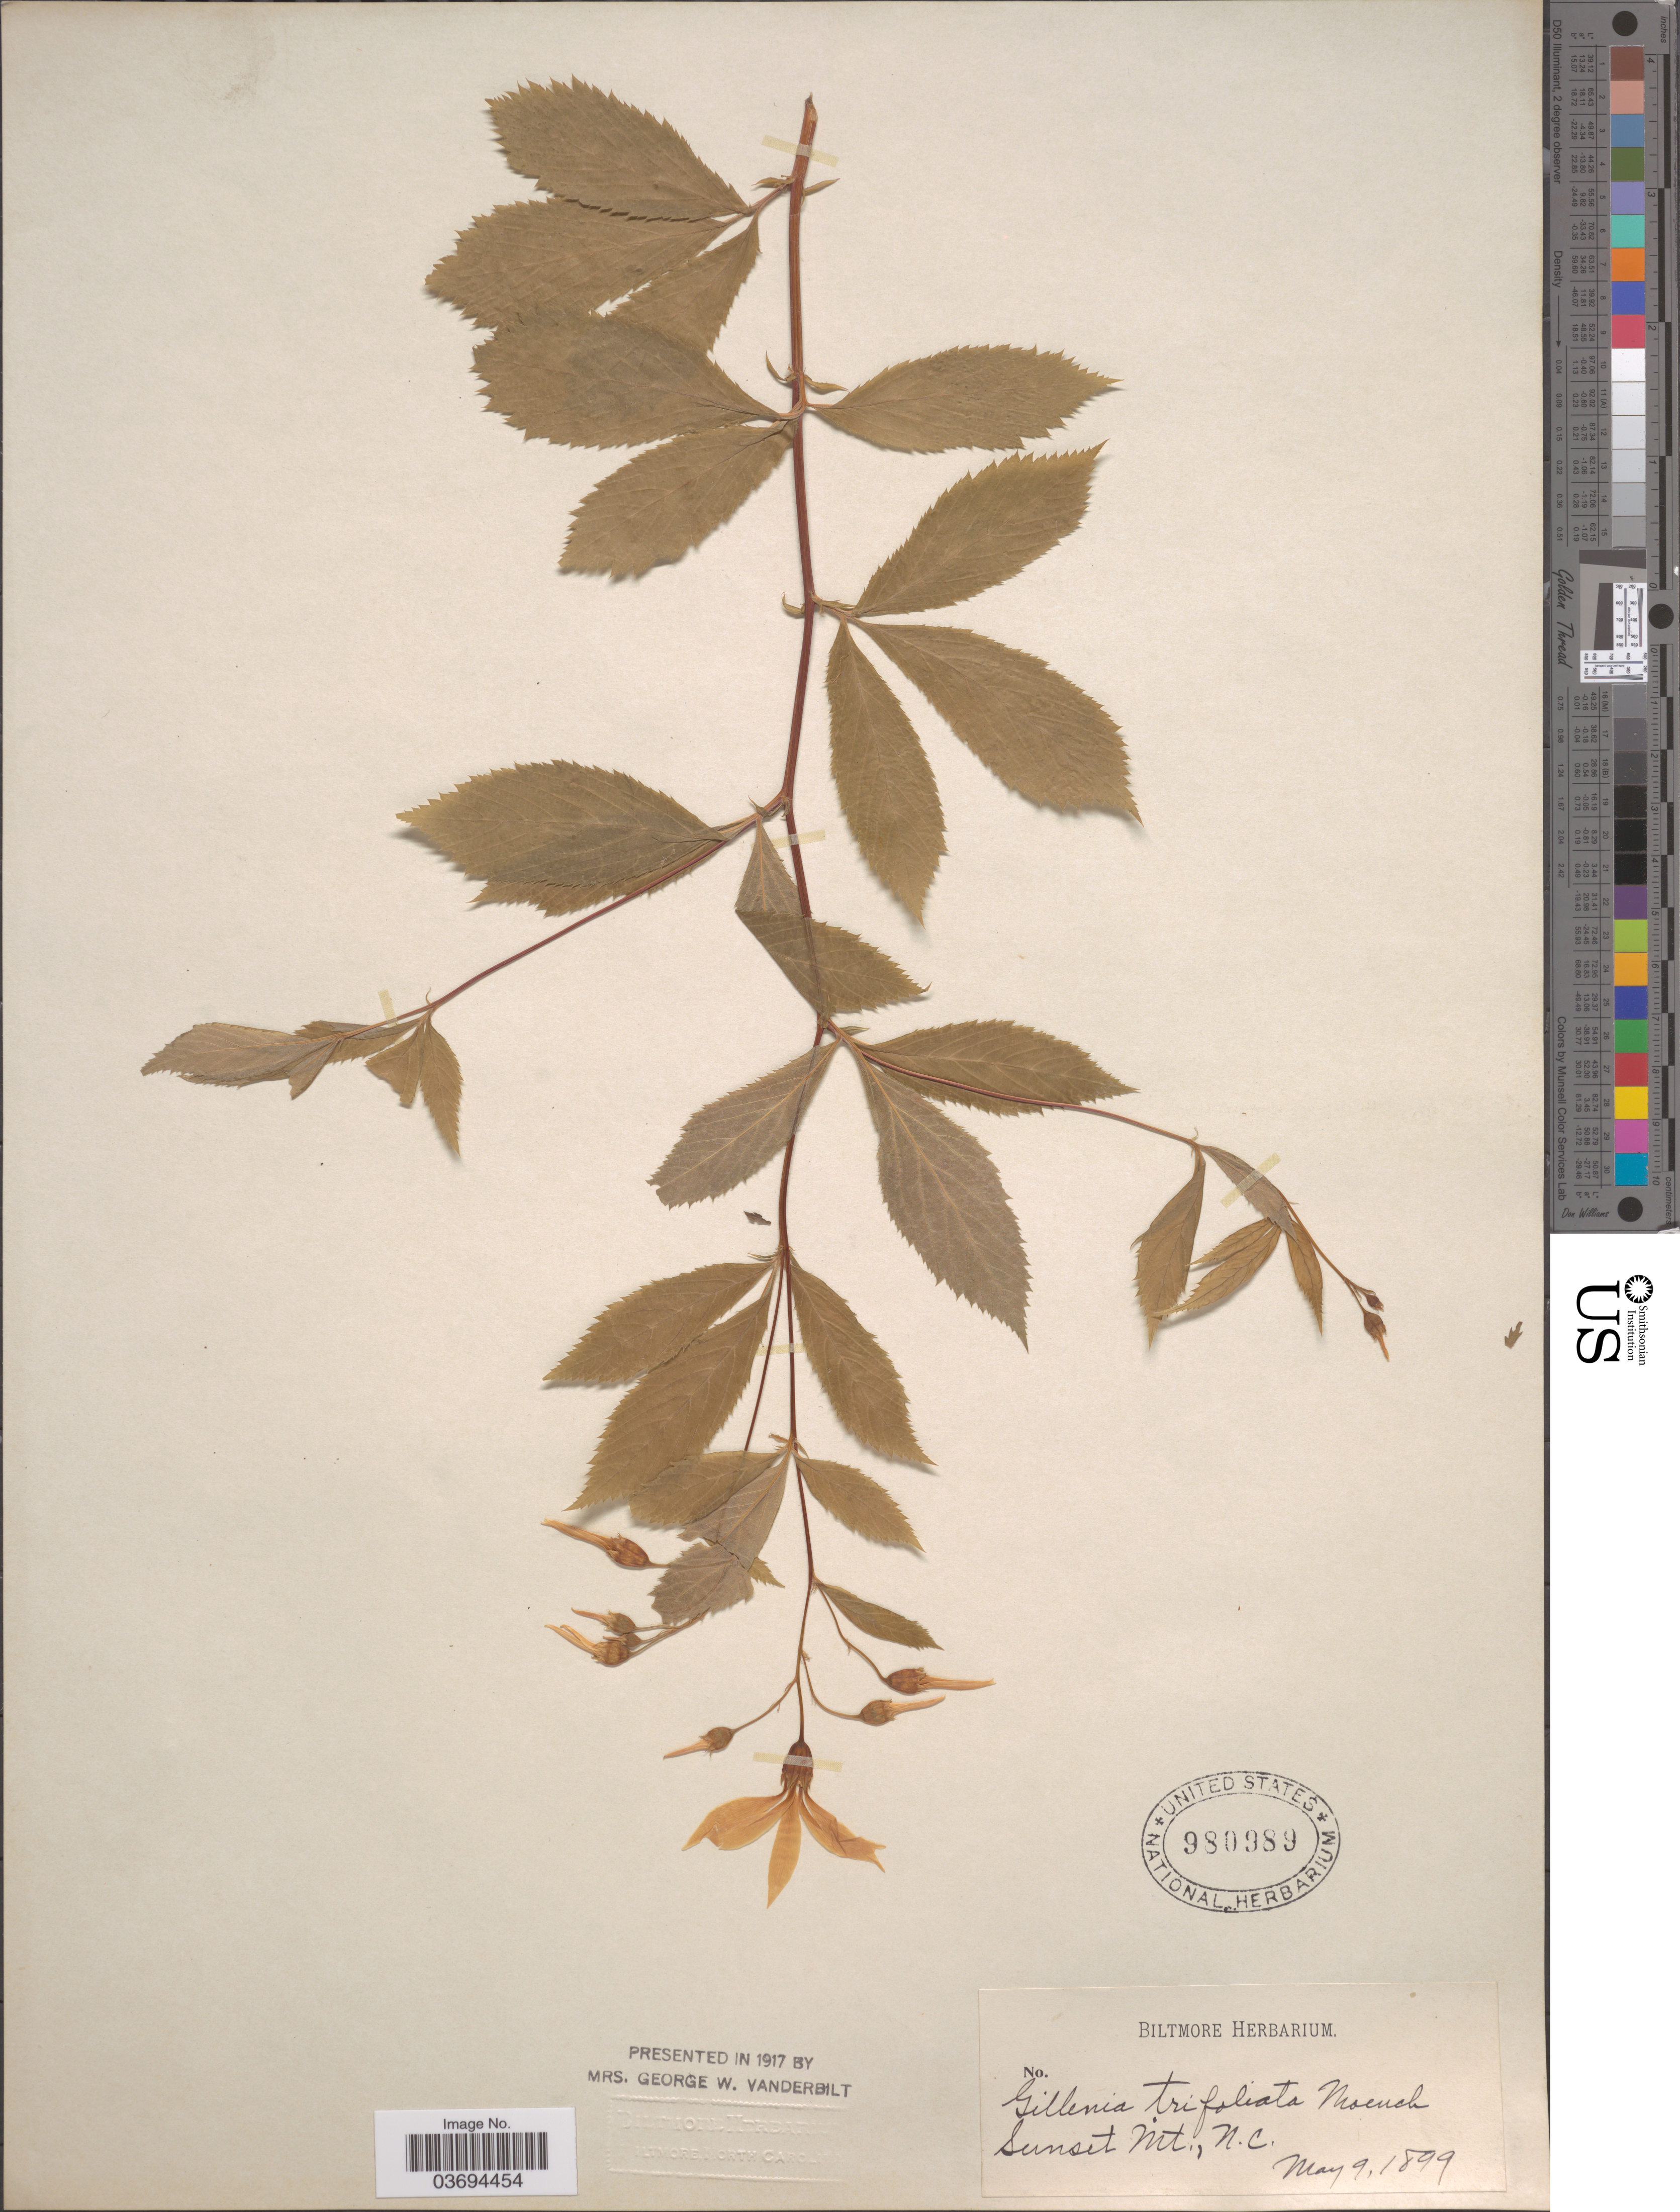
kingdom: Plantae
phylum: Tracheophyta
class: Magnoliopsida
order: Rosales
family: Rosaceae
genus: Gillenia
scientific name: Gillenia trifoliata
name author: (L.) Moench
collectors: ex herb. Biltmore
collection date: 1899-05-09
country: United States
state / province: North Carolina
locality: Sunset Mt.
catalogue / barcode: US 980989